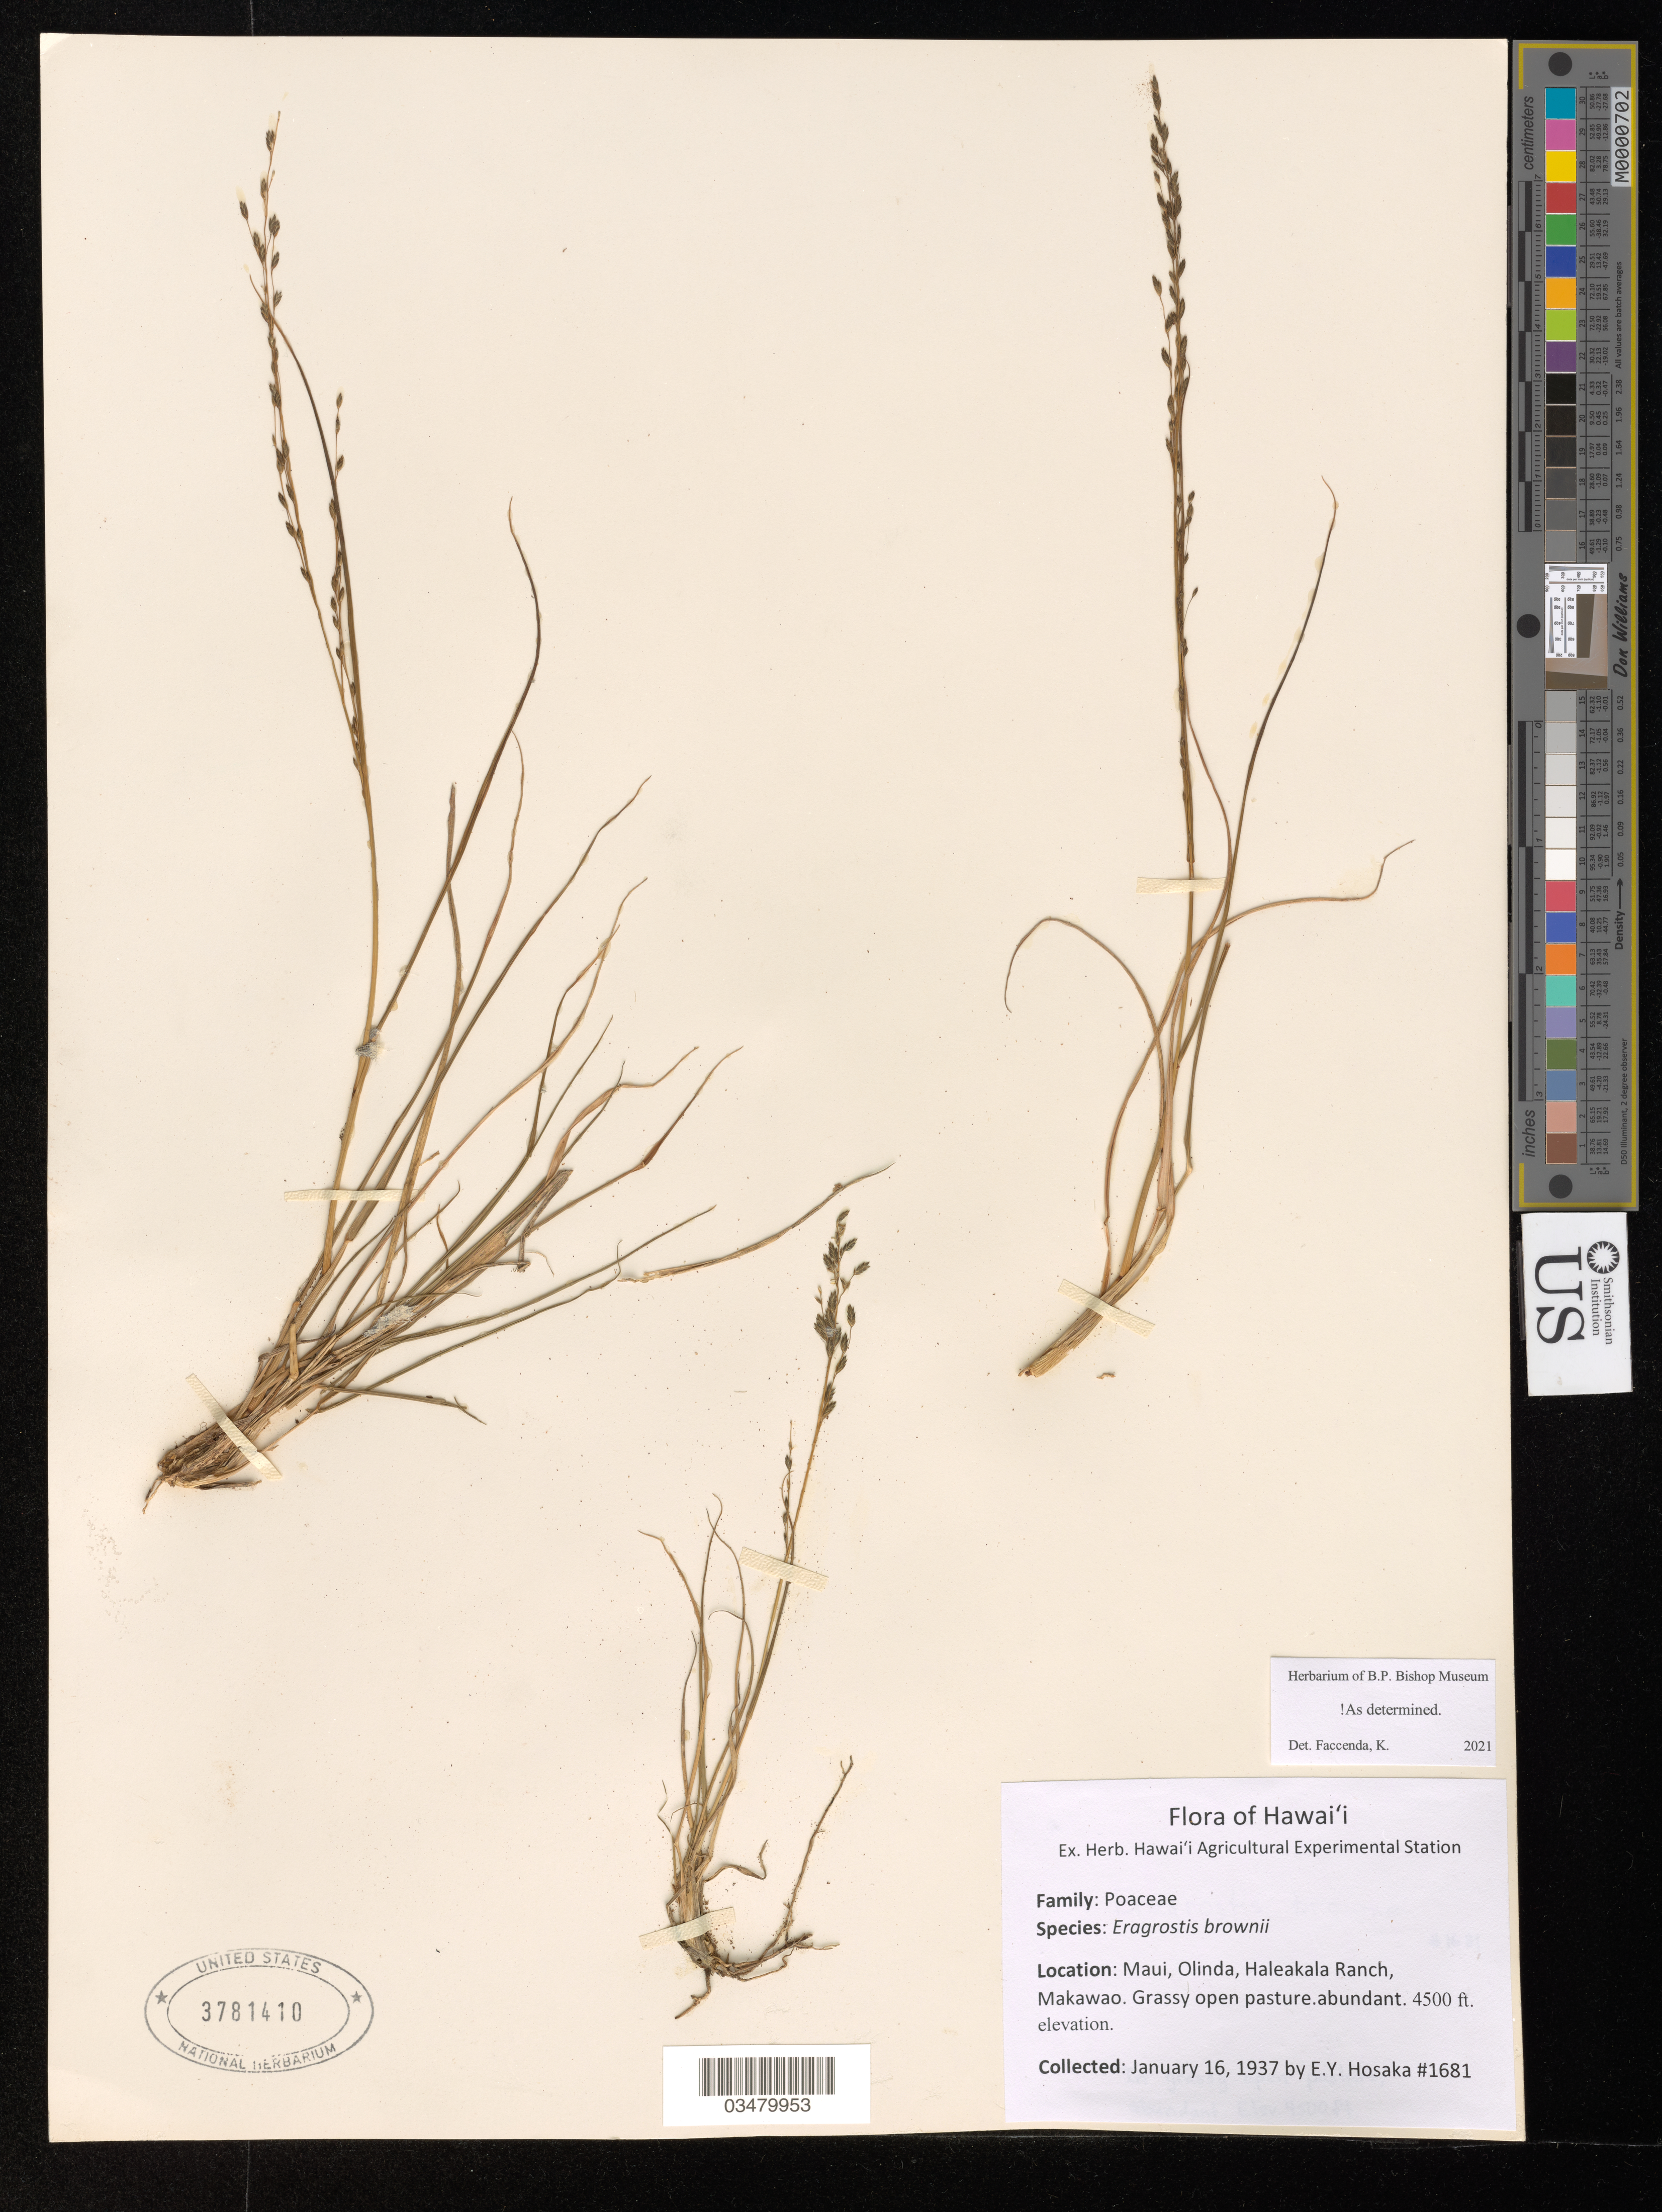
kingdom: Plantae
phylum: Tracheophyta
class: Liliopsida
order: Poales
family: Poaceae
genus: Eragrostis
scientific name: Eragrostis brownii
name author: (Kunth) Nees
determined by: Faccenda, K.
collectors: E. Y. Hosaka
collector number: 1681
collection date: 1937-01-16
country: United States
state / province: Hawaii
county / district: Maui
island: Maui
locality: Olinda, Haleakala Ranch, Makawao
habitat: Grassy open pasture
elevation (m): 1372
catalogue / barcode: US 3781410